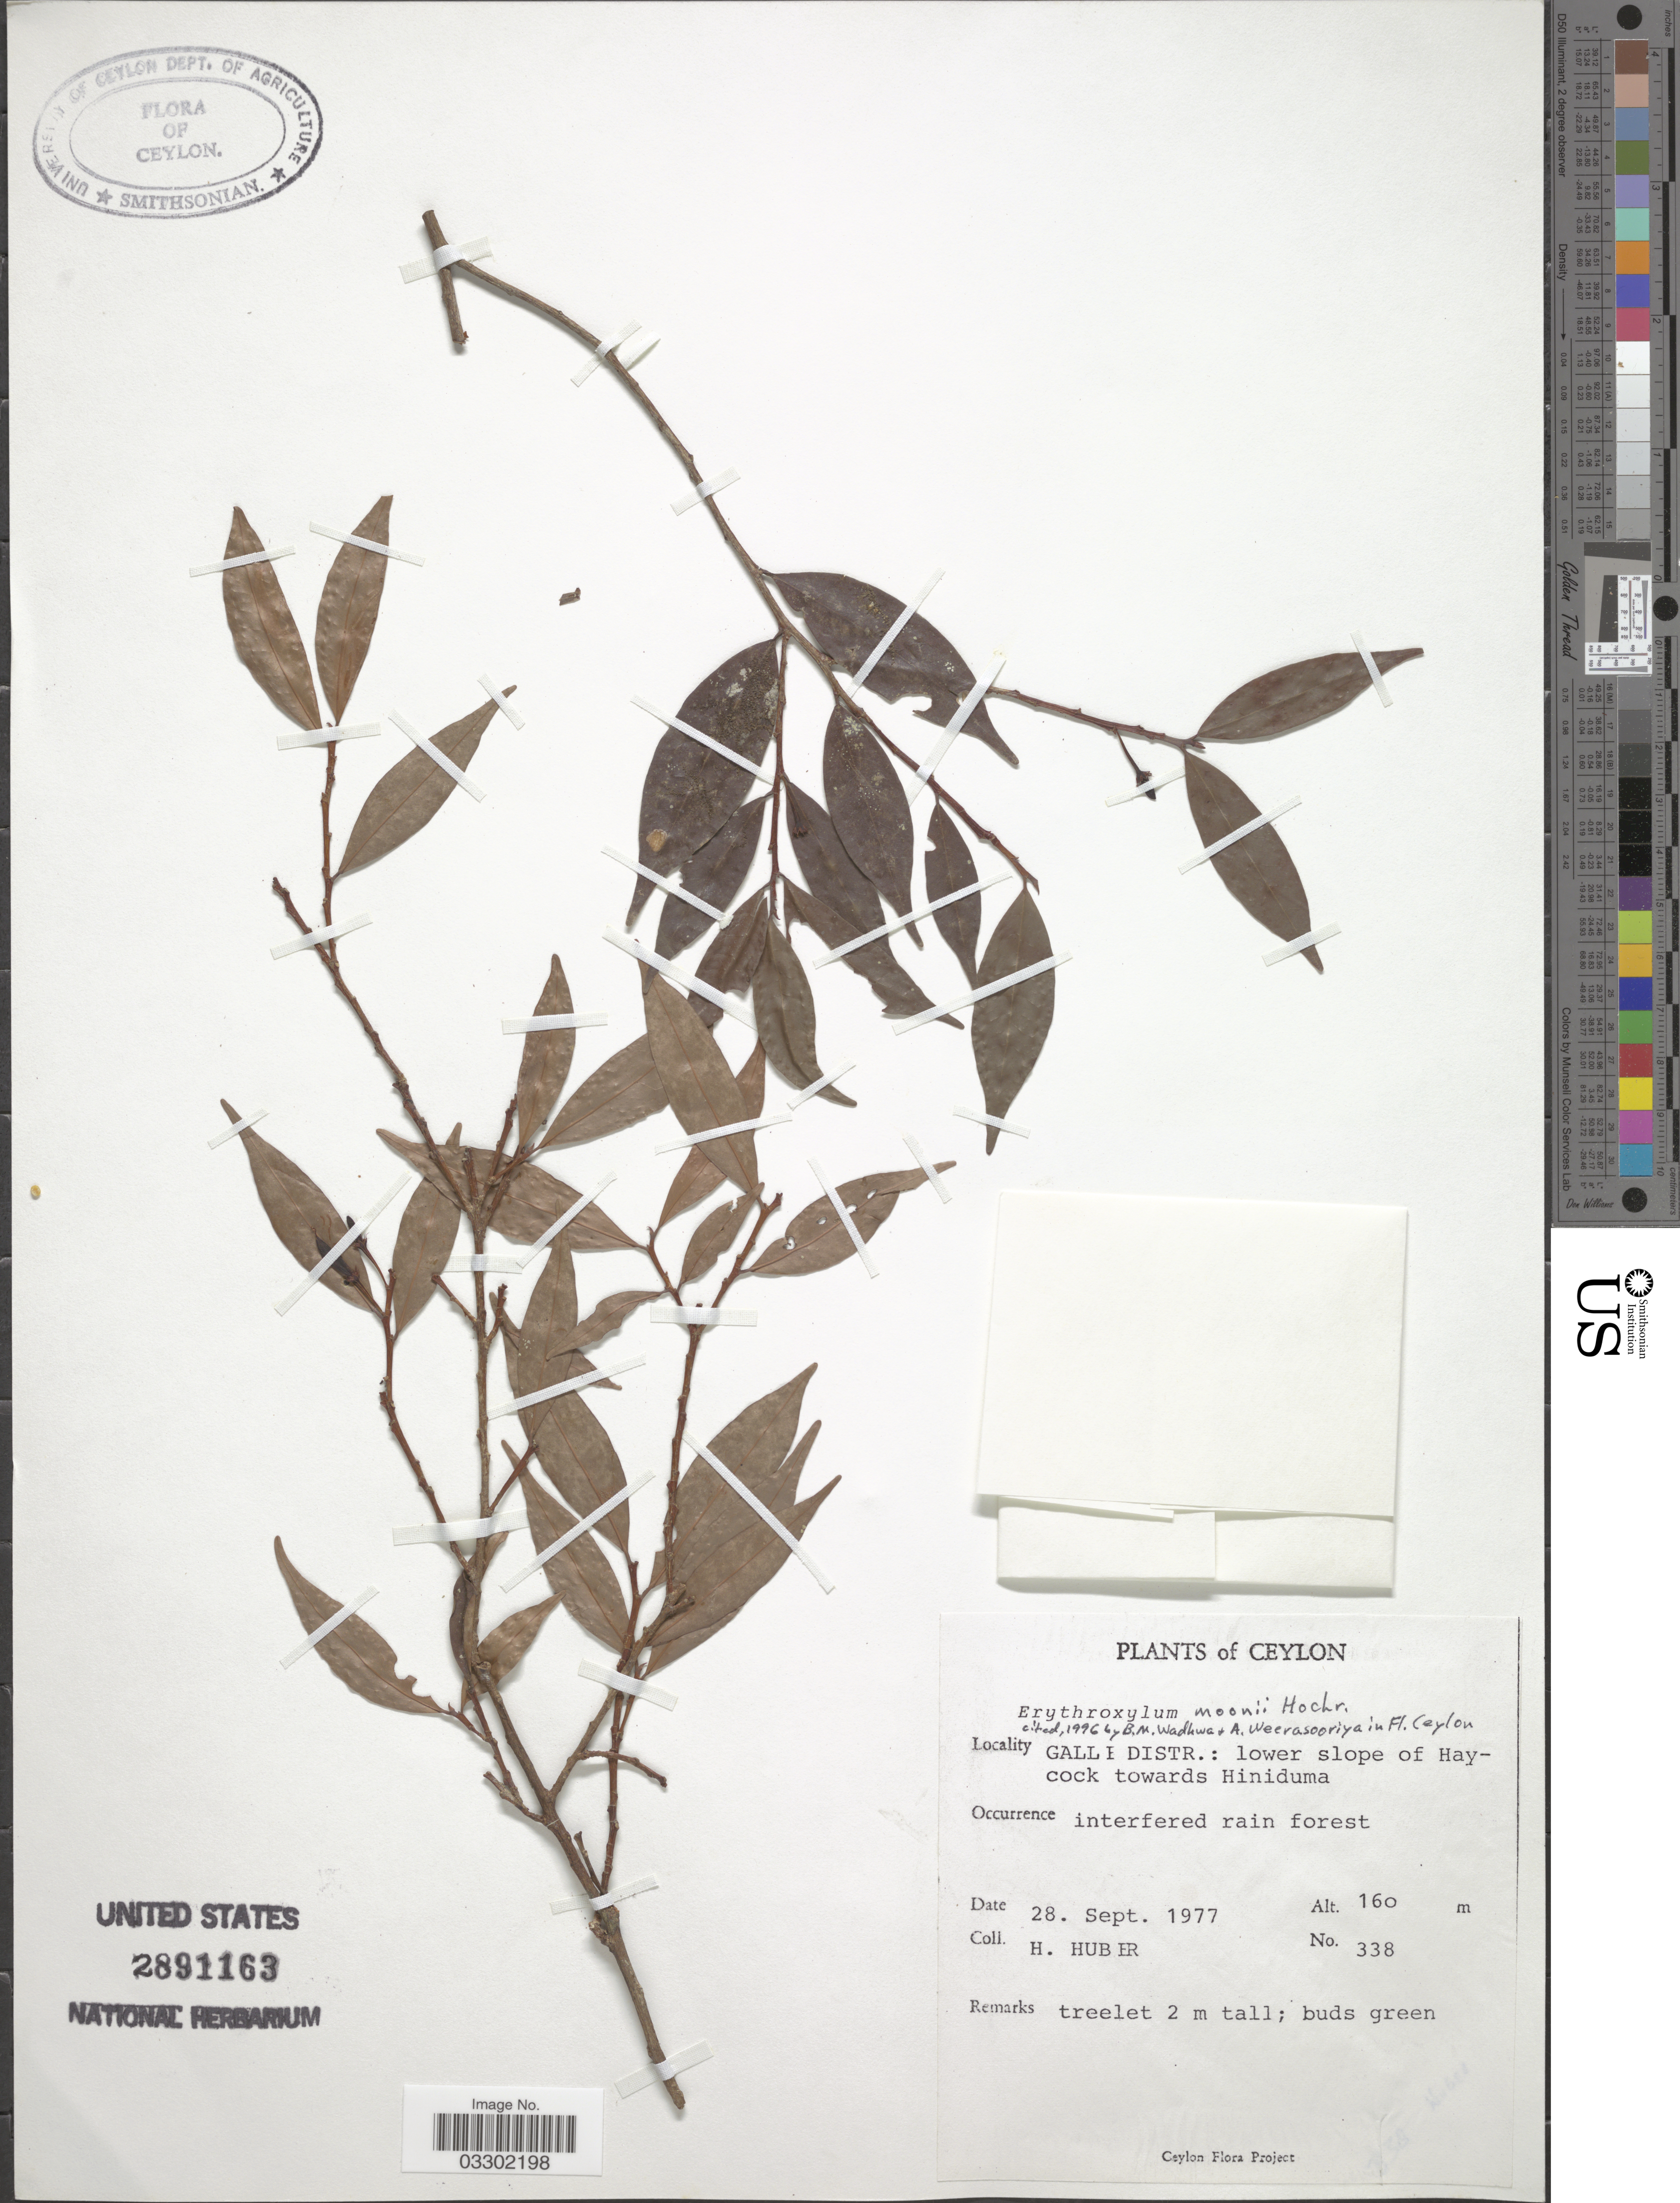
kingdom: Plantae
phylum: Tracheophyta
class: Magnoliopsida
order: Malpighiales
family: Erythroxylaceae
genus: Erythroxylum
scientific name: Erythroxylum moonii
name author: Hochr.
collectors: H. Huber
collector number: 338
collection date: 1977-09-28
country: Sri Lanka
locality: Ceylon, Galle Distr.: lower slope of Haycock towards Hiniduma.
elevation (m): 160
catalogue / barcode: US 2891163